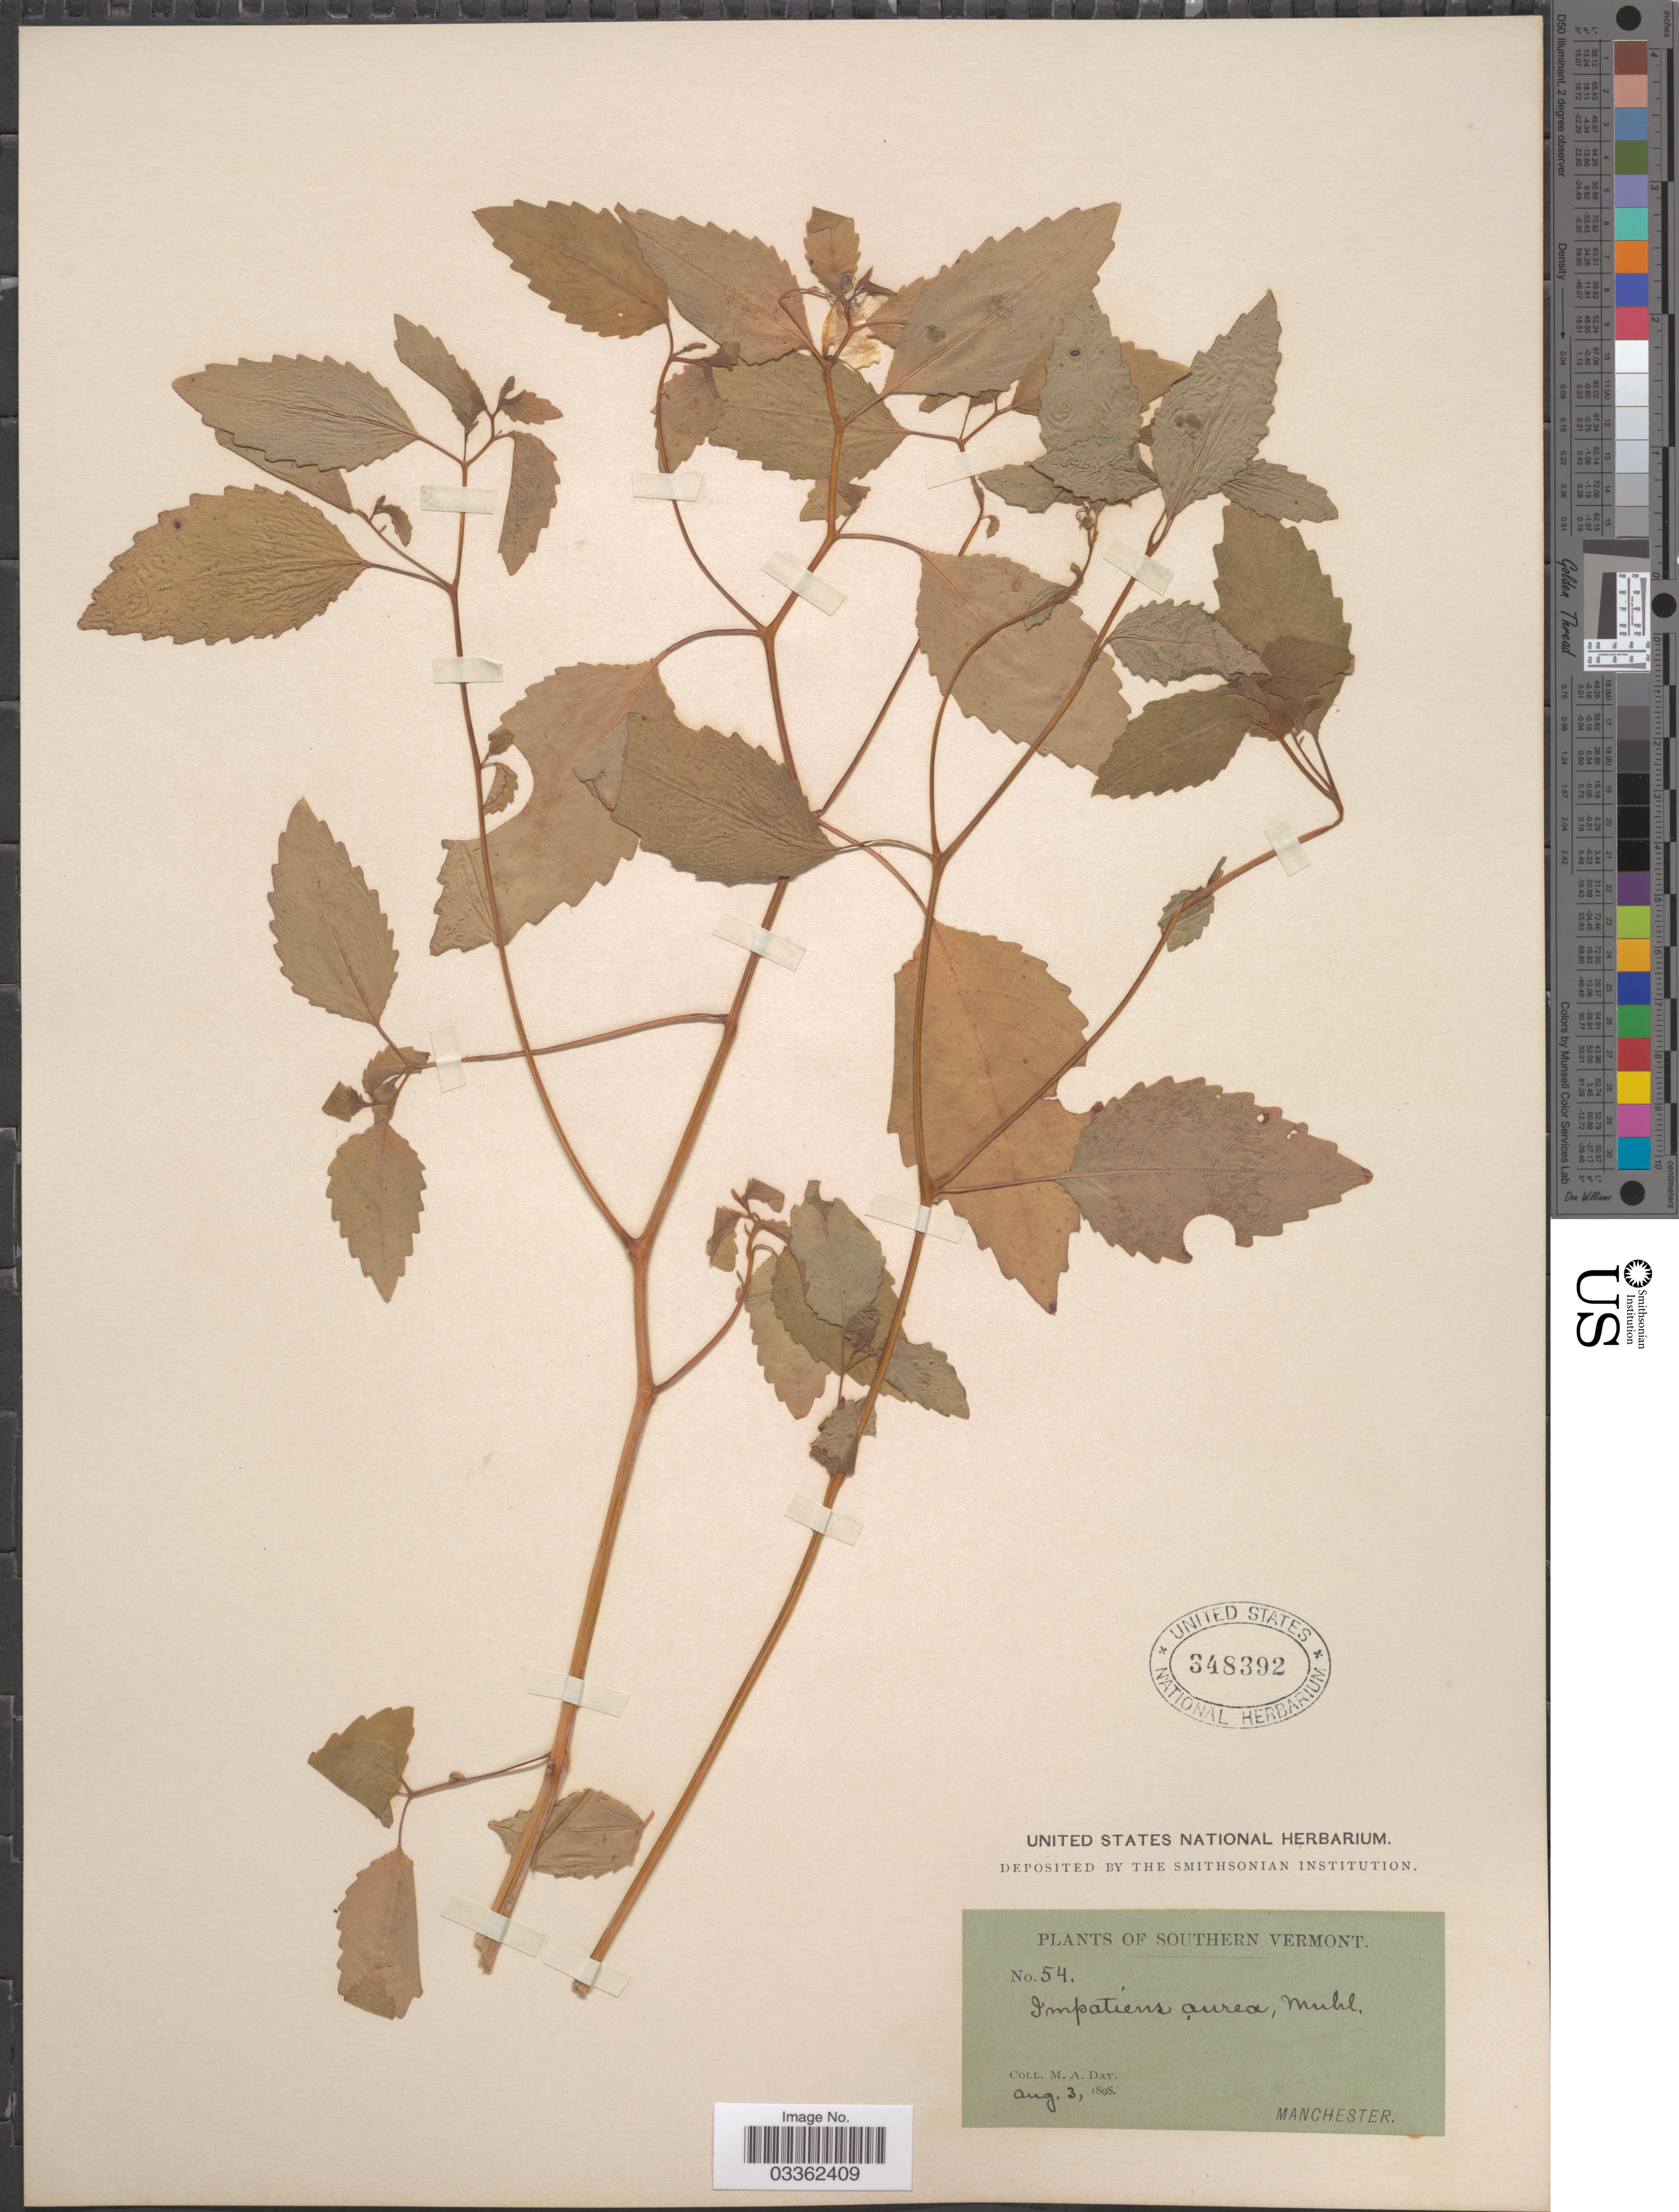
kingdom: Plantae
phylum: Tracheophyta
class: Magnoliopsida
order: Ericales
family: Balsaminaceae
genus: Impatiens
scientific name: Impatiens pallida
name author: Nutt.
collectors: M. Day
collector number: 54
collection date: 1898-08-03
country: United States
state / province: Vermont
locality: Southern Vermont. Manchester.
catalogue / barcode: US 348392